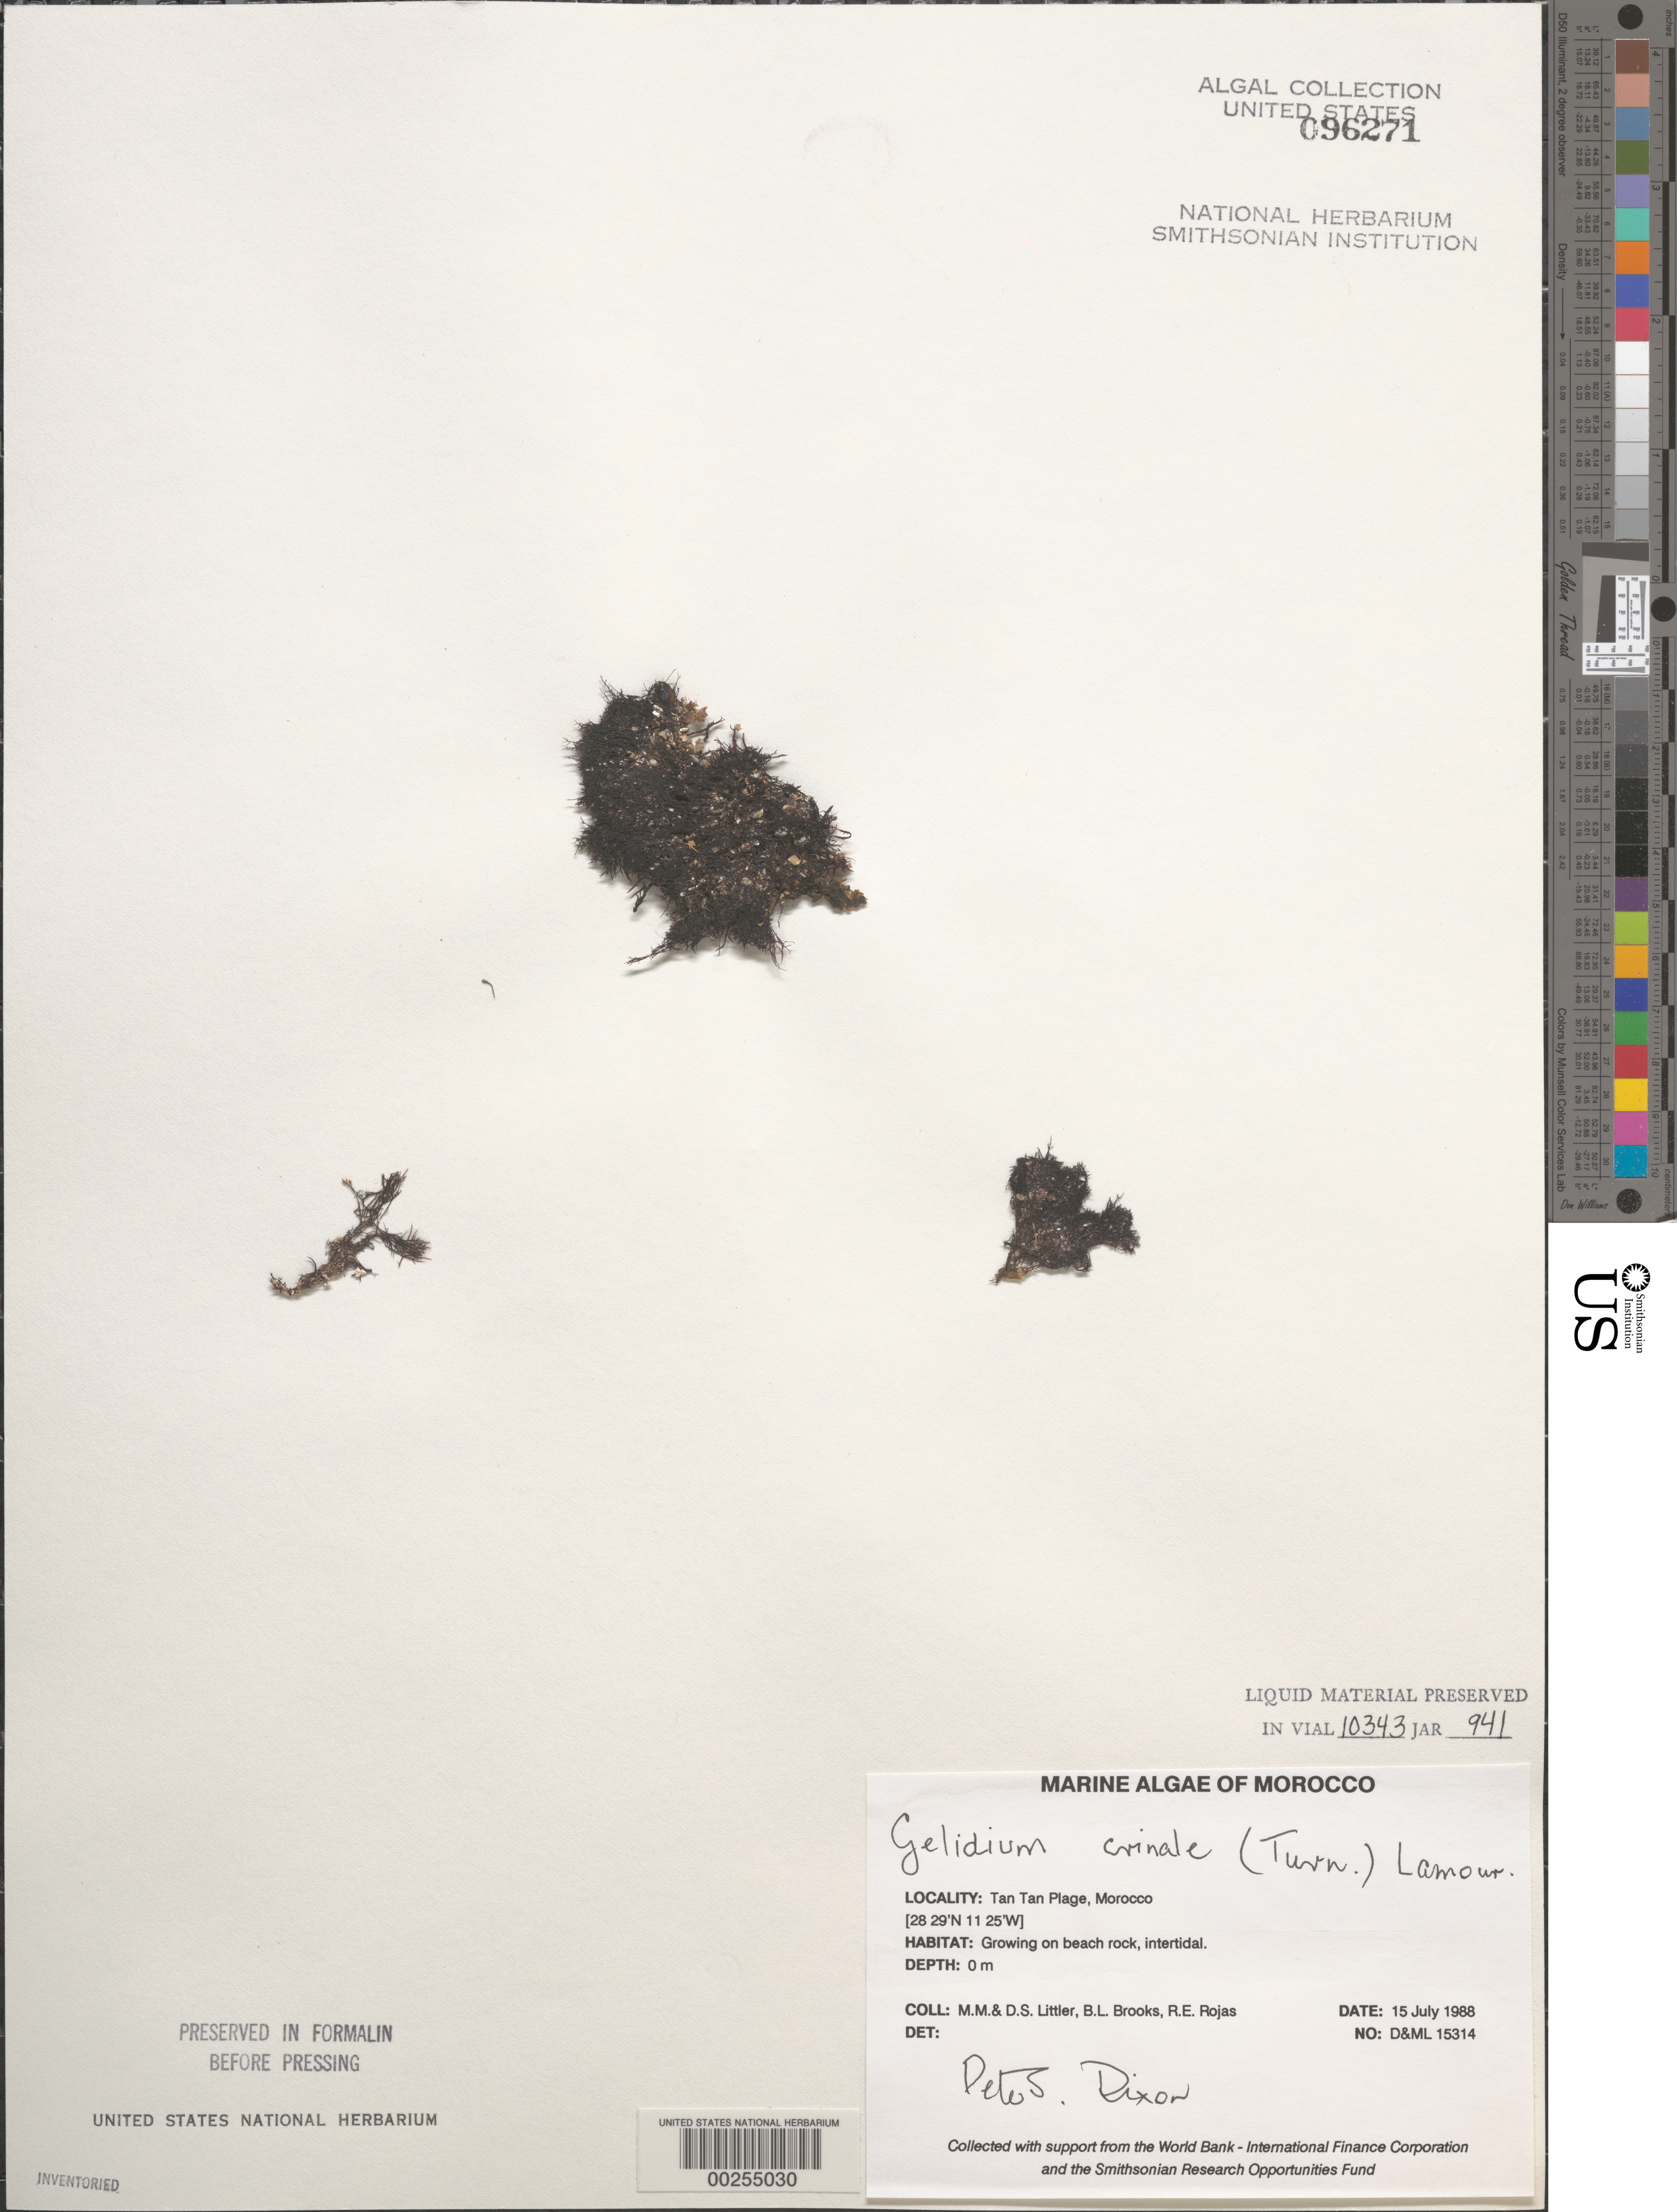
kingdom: Plantae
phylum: Rhodophyta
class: Florideophyceae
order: Gelidiales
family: Gelidiaceae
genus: Gelidium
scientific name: Gelidium crinale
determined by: Dixon, P. S.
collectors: M. M. Littler, D. S. Littler, B. Brooks & R. Rojas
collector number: D&ML 15314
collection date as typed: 15 Jul 1988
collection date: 1988-07-15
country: Morocco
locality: Tan Tan Plage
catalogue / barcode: US 96271